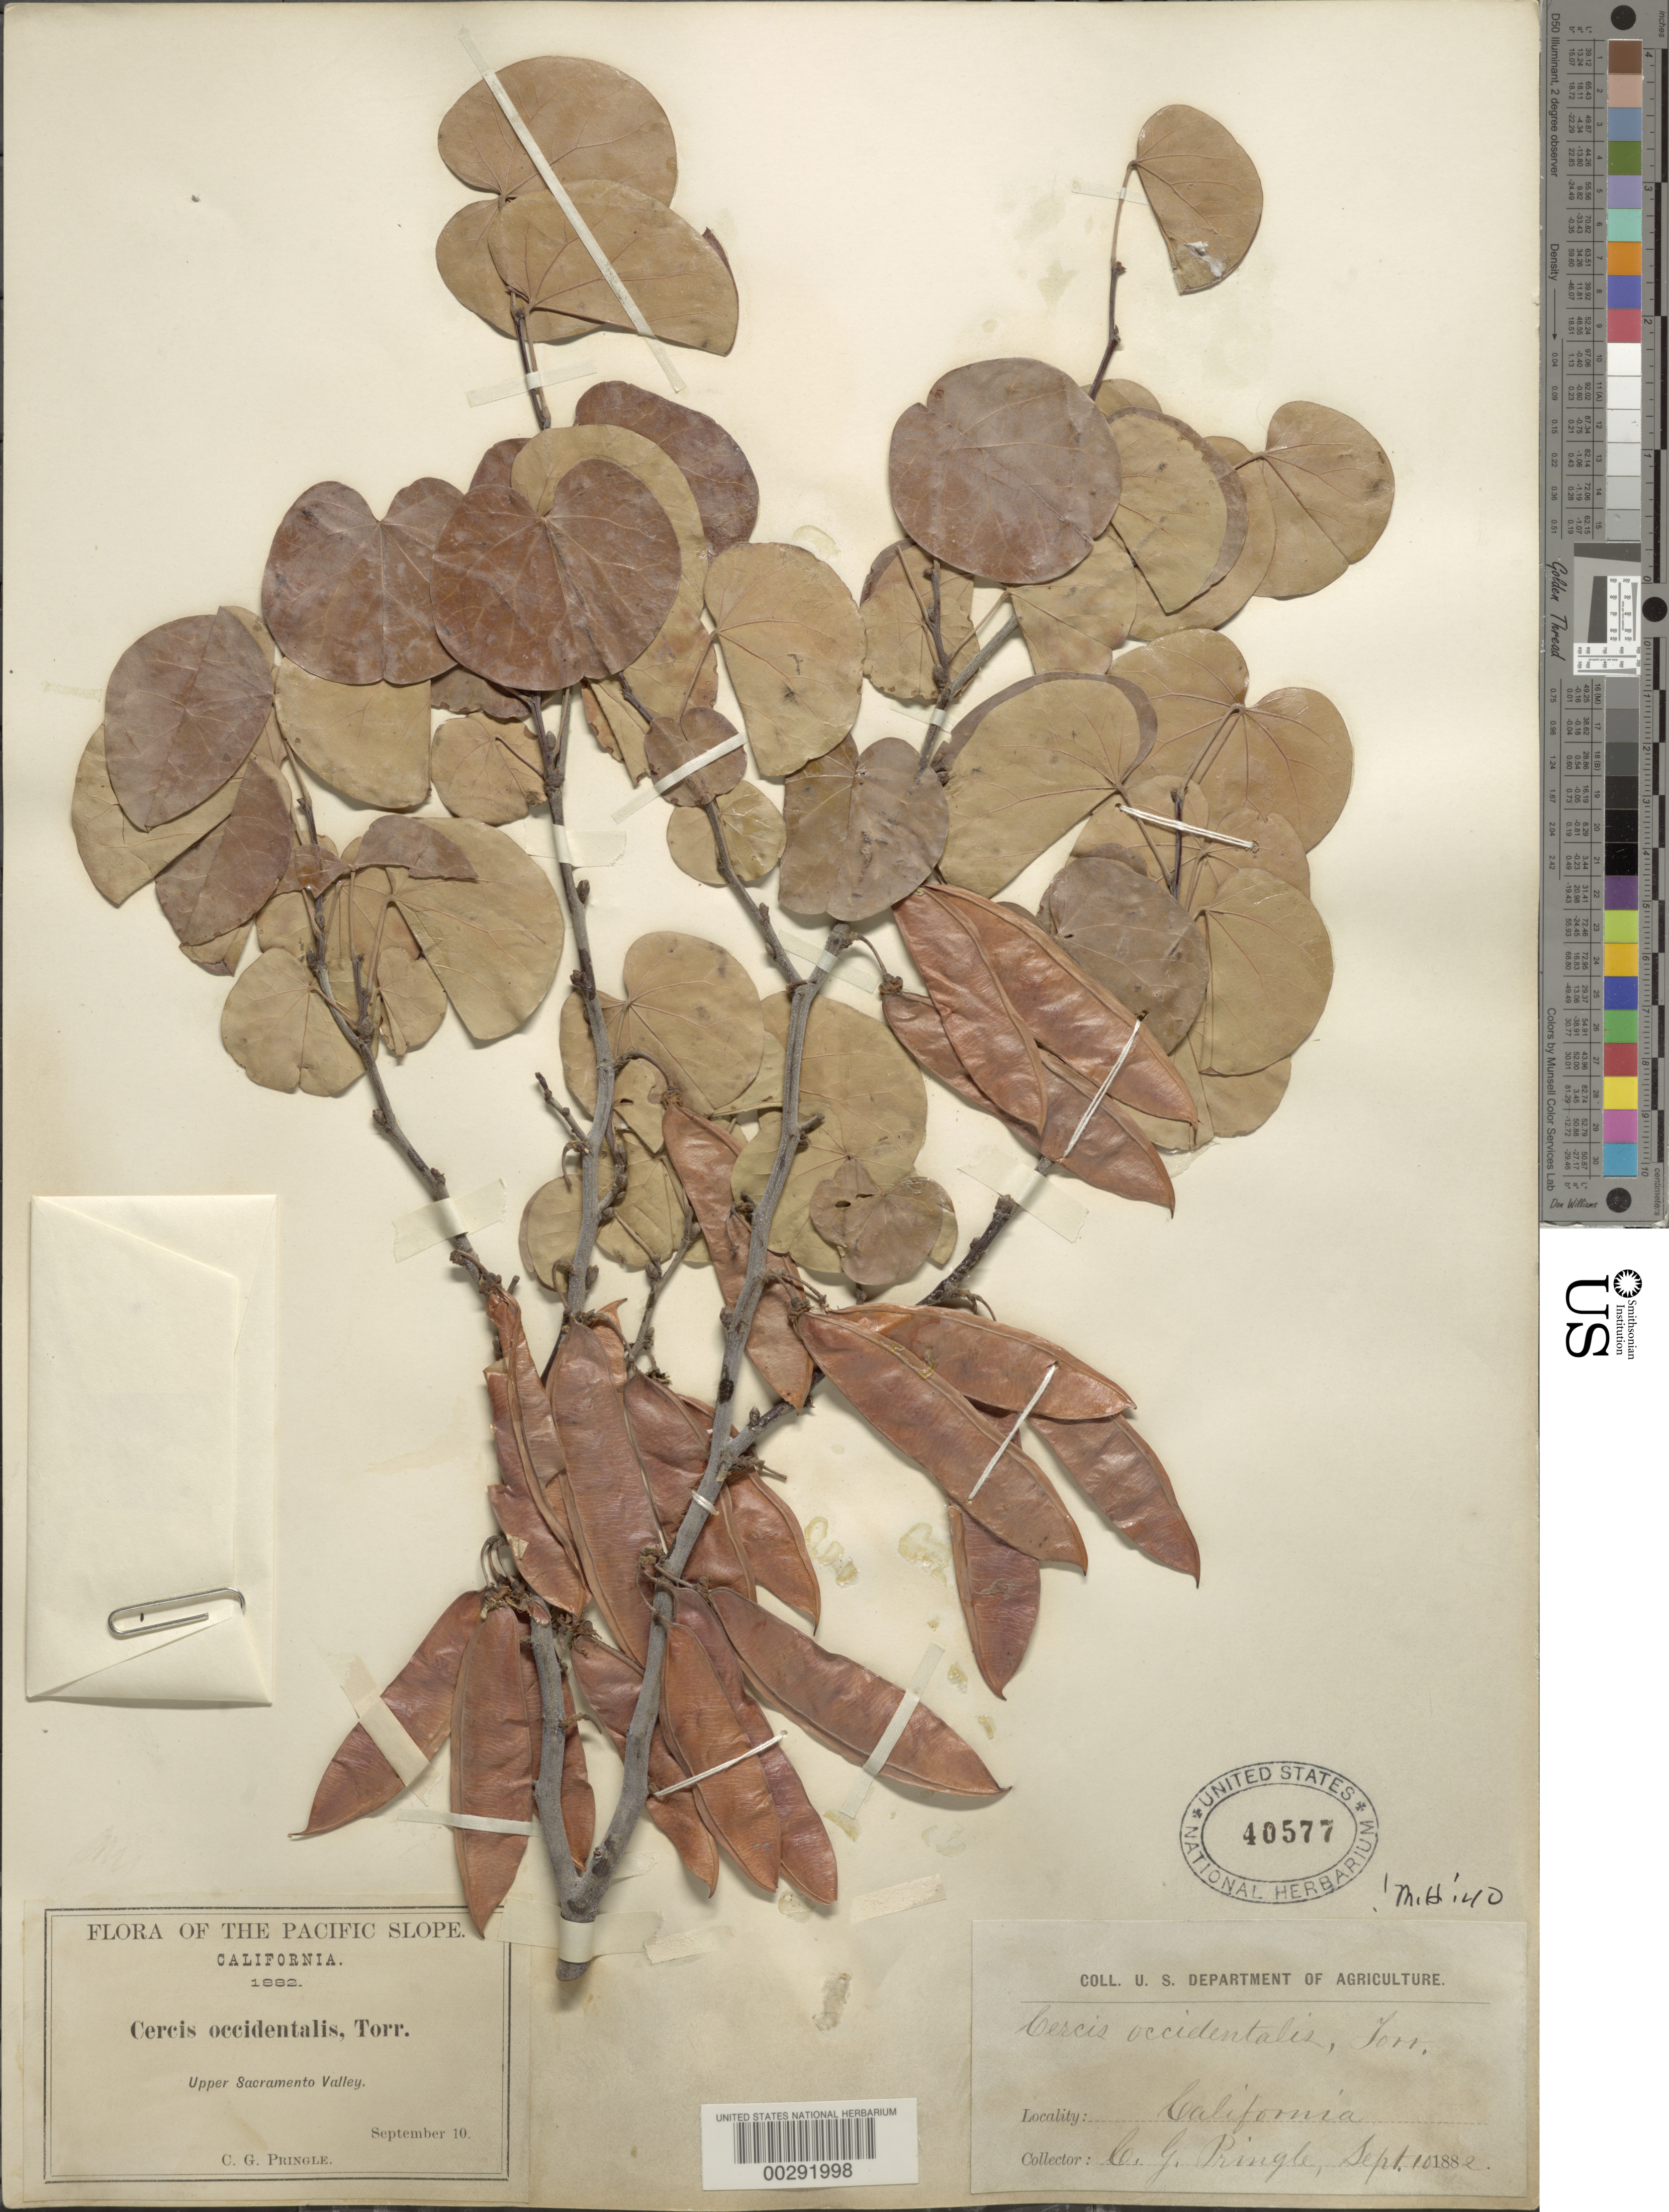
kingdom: Plantae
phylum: Tracheophyta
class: Magnoliopsida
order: Fabales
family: Fabaceae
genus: Cercis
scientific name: Cercis occidentalis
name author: Torr. ex A. Gray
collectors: C. G. Pringle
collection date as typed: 10 Sep 1882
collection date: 1882-09-10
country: United States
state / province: California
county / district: Sacramento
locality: Upper sacramento valley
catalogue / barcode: US 40577